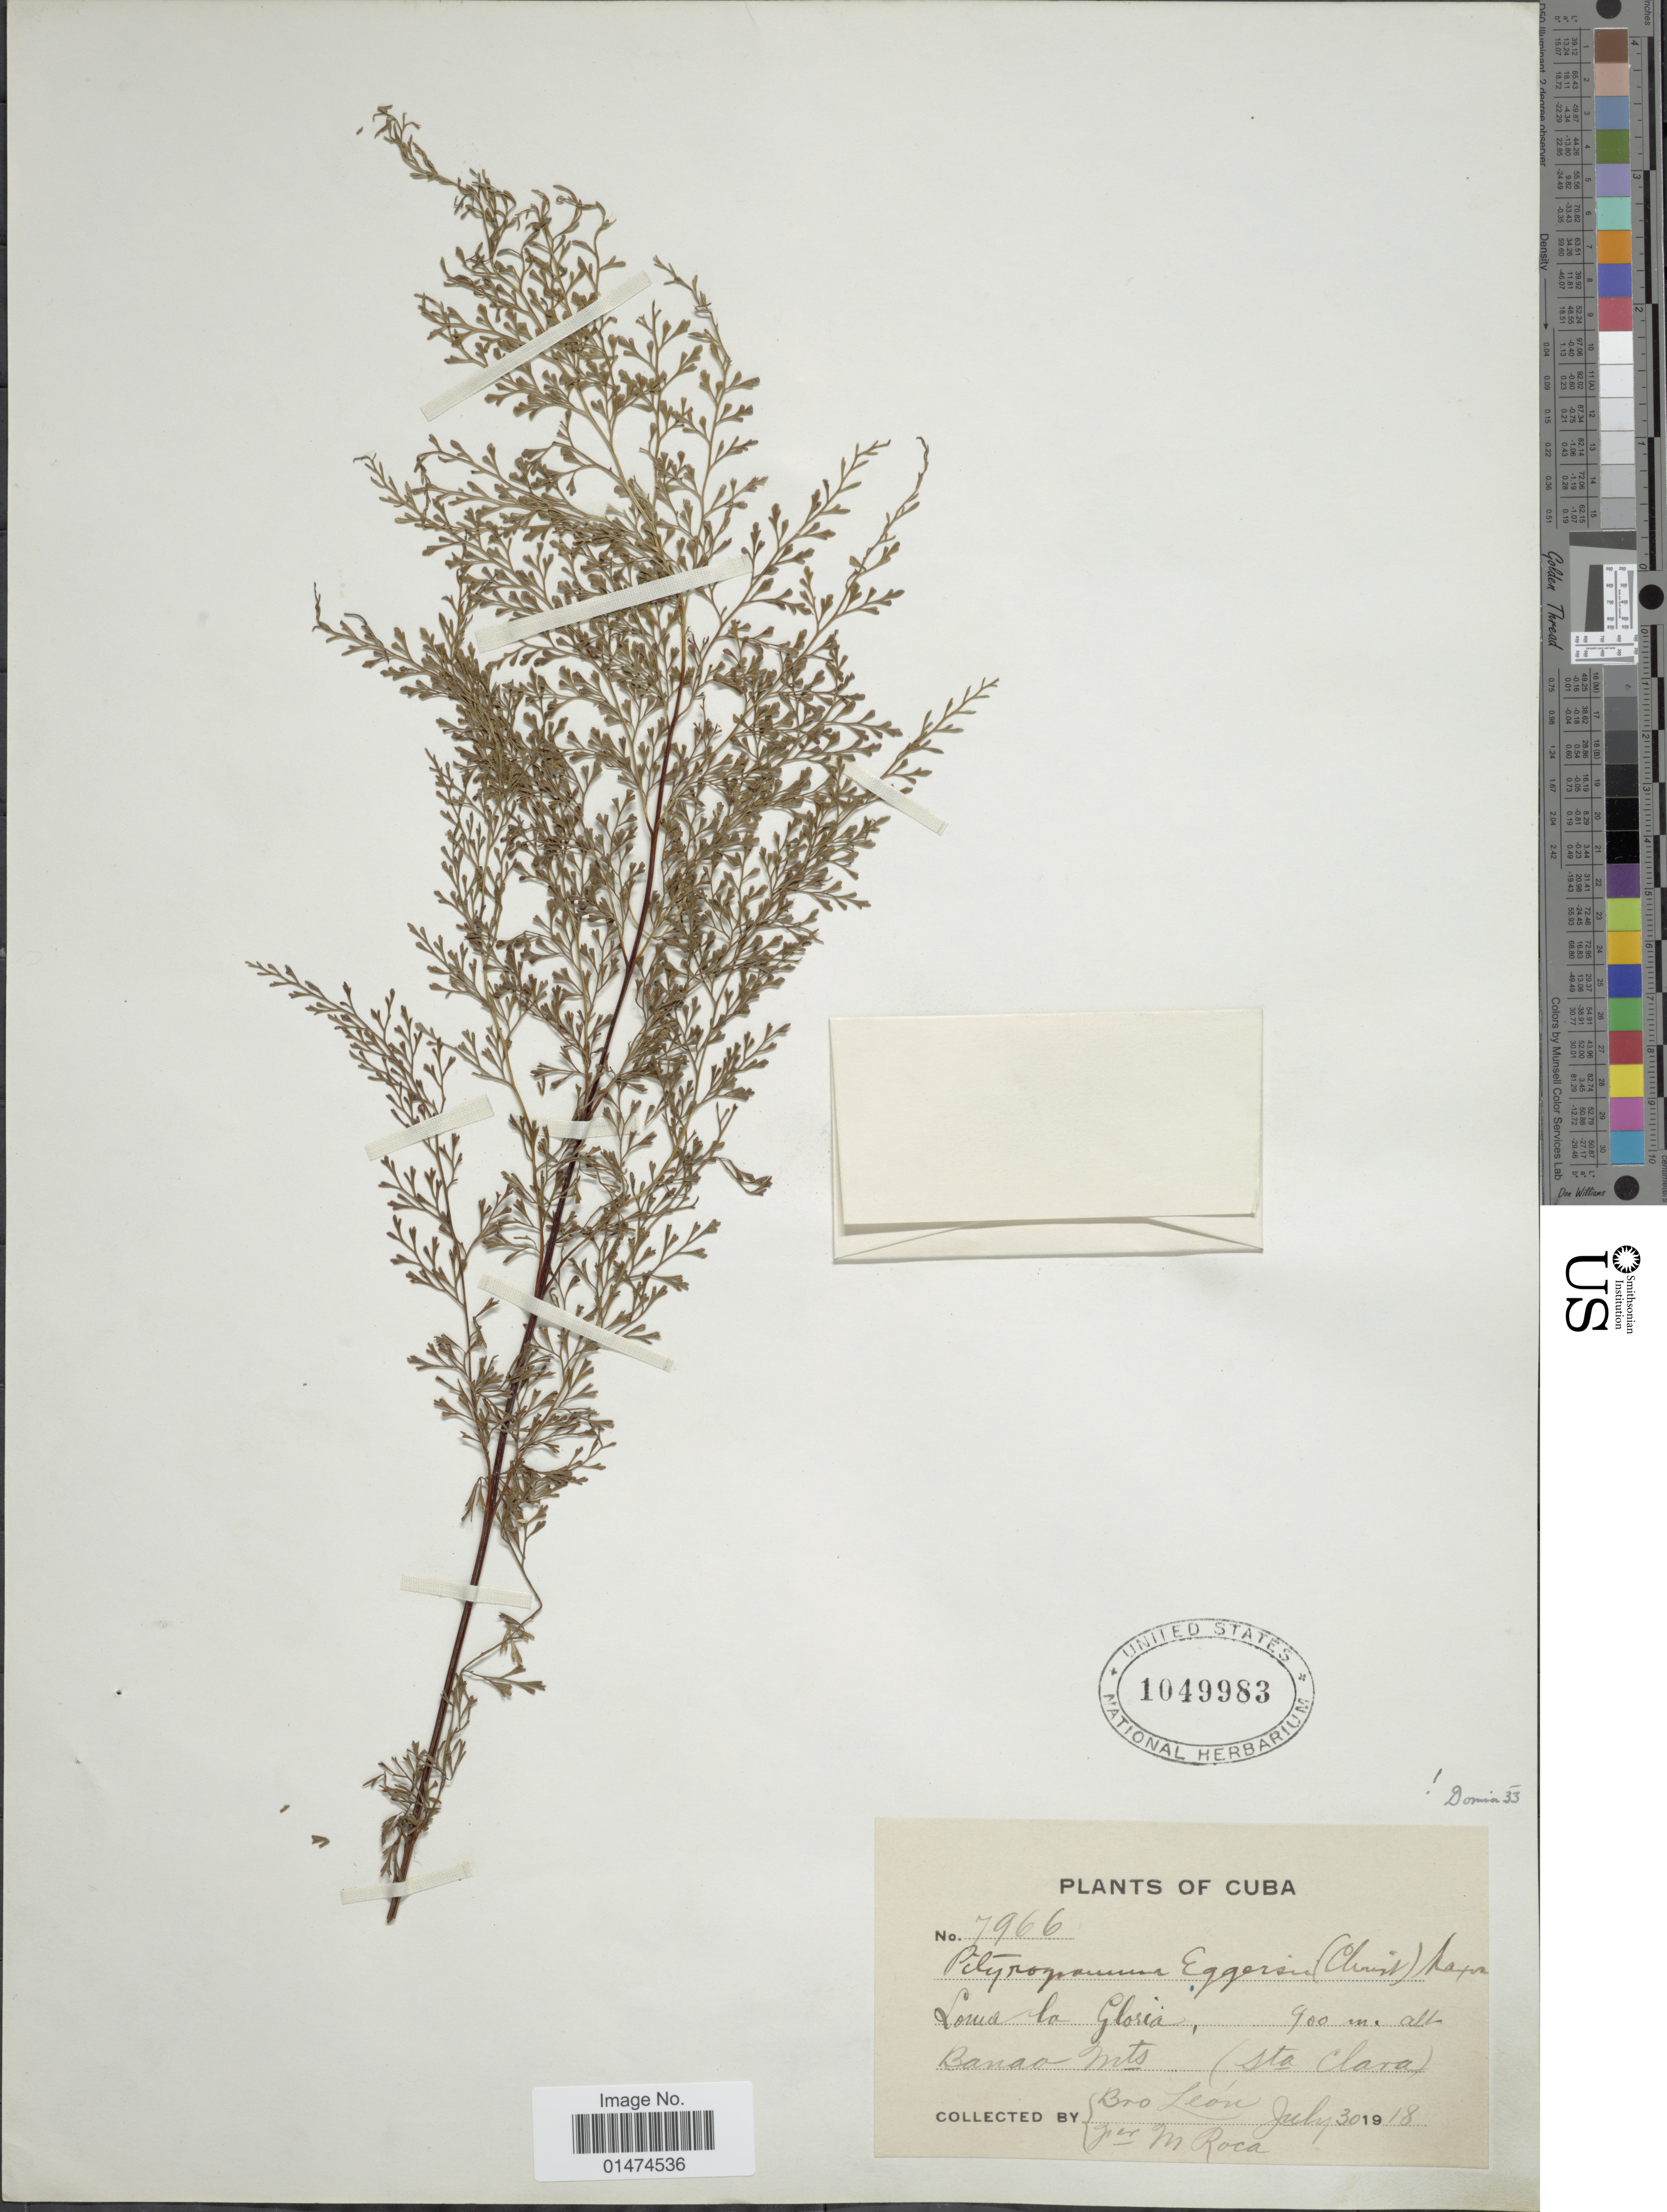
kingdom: Plantae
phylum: Tracheophyta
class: Polypodiopsida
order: Polypodiales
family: Pteridaceae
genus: Pityrogramma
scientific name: Pityrogramma eggersii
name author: (Christ) Maxon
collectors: Bro. León & M. Roca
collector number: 7966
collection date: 1918-07-30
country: Cuba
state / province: Las Villas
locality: Louis la Gloria, Banao, Mts. (Sta. Clara).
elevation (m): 900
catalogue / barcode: US 1049983